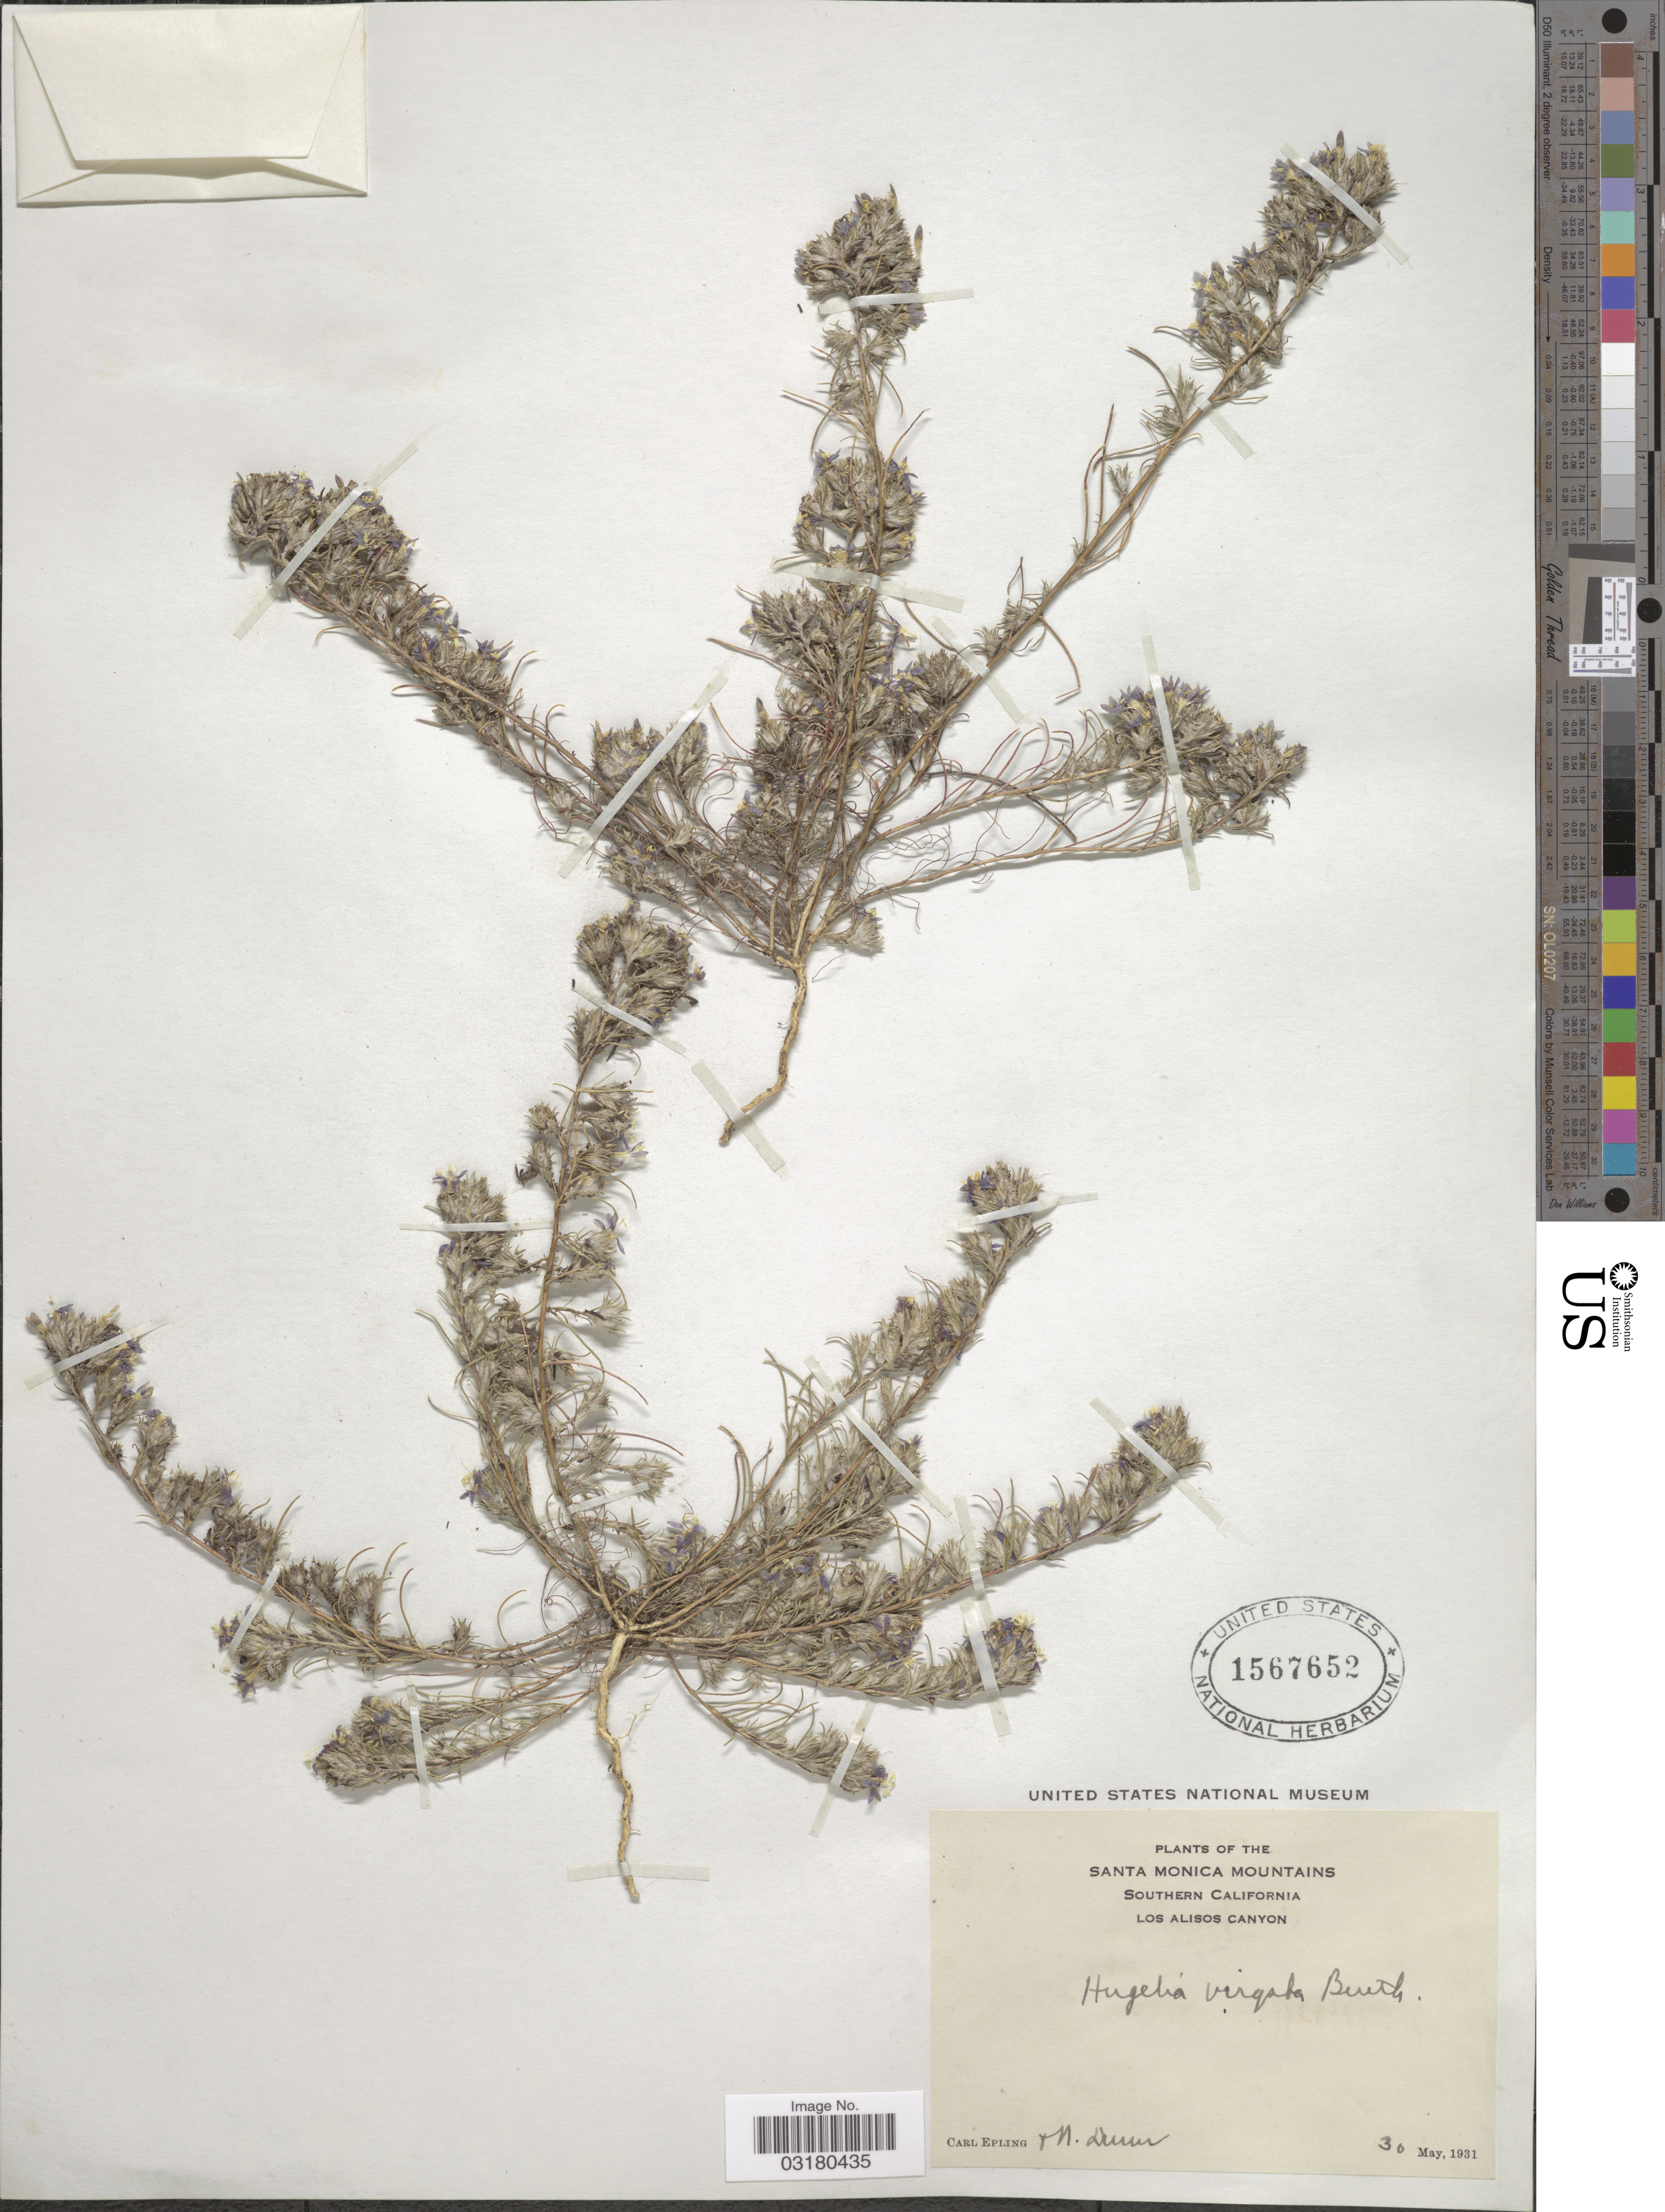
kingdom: Plantae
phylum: Tracheophyta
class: Magnoliopsida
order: Ericales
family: Polemoniaceae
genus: Eriastrum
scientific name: Eriastrum sapphirinum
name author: (Eastw.) H. Mason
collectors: C. C. Epling & N. Dunn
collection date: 1931-05-30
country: United States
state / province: California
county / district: Los Angeles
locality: Santa Monica Mountains. Southern California. Los Alisos Canyon.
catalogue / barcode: US 1567652